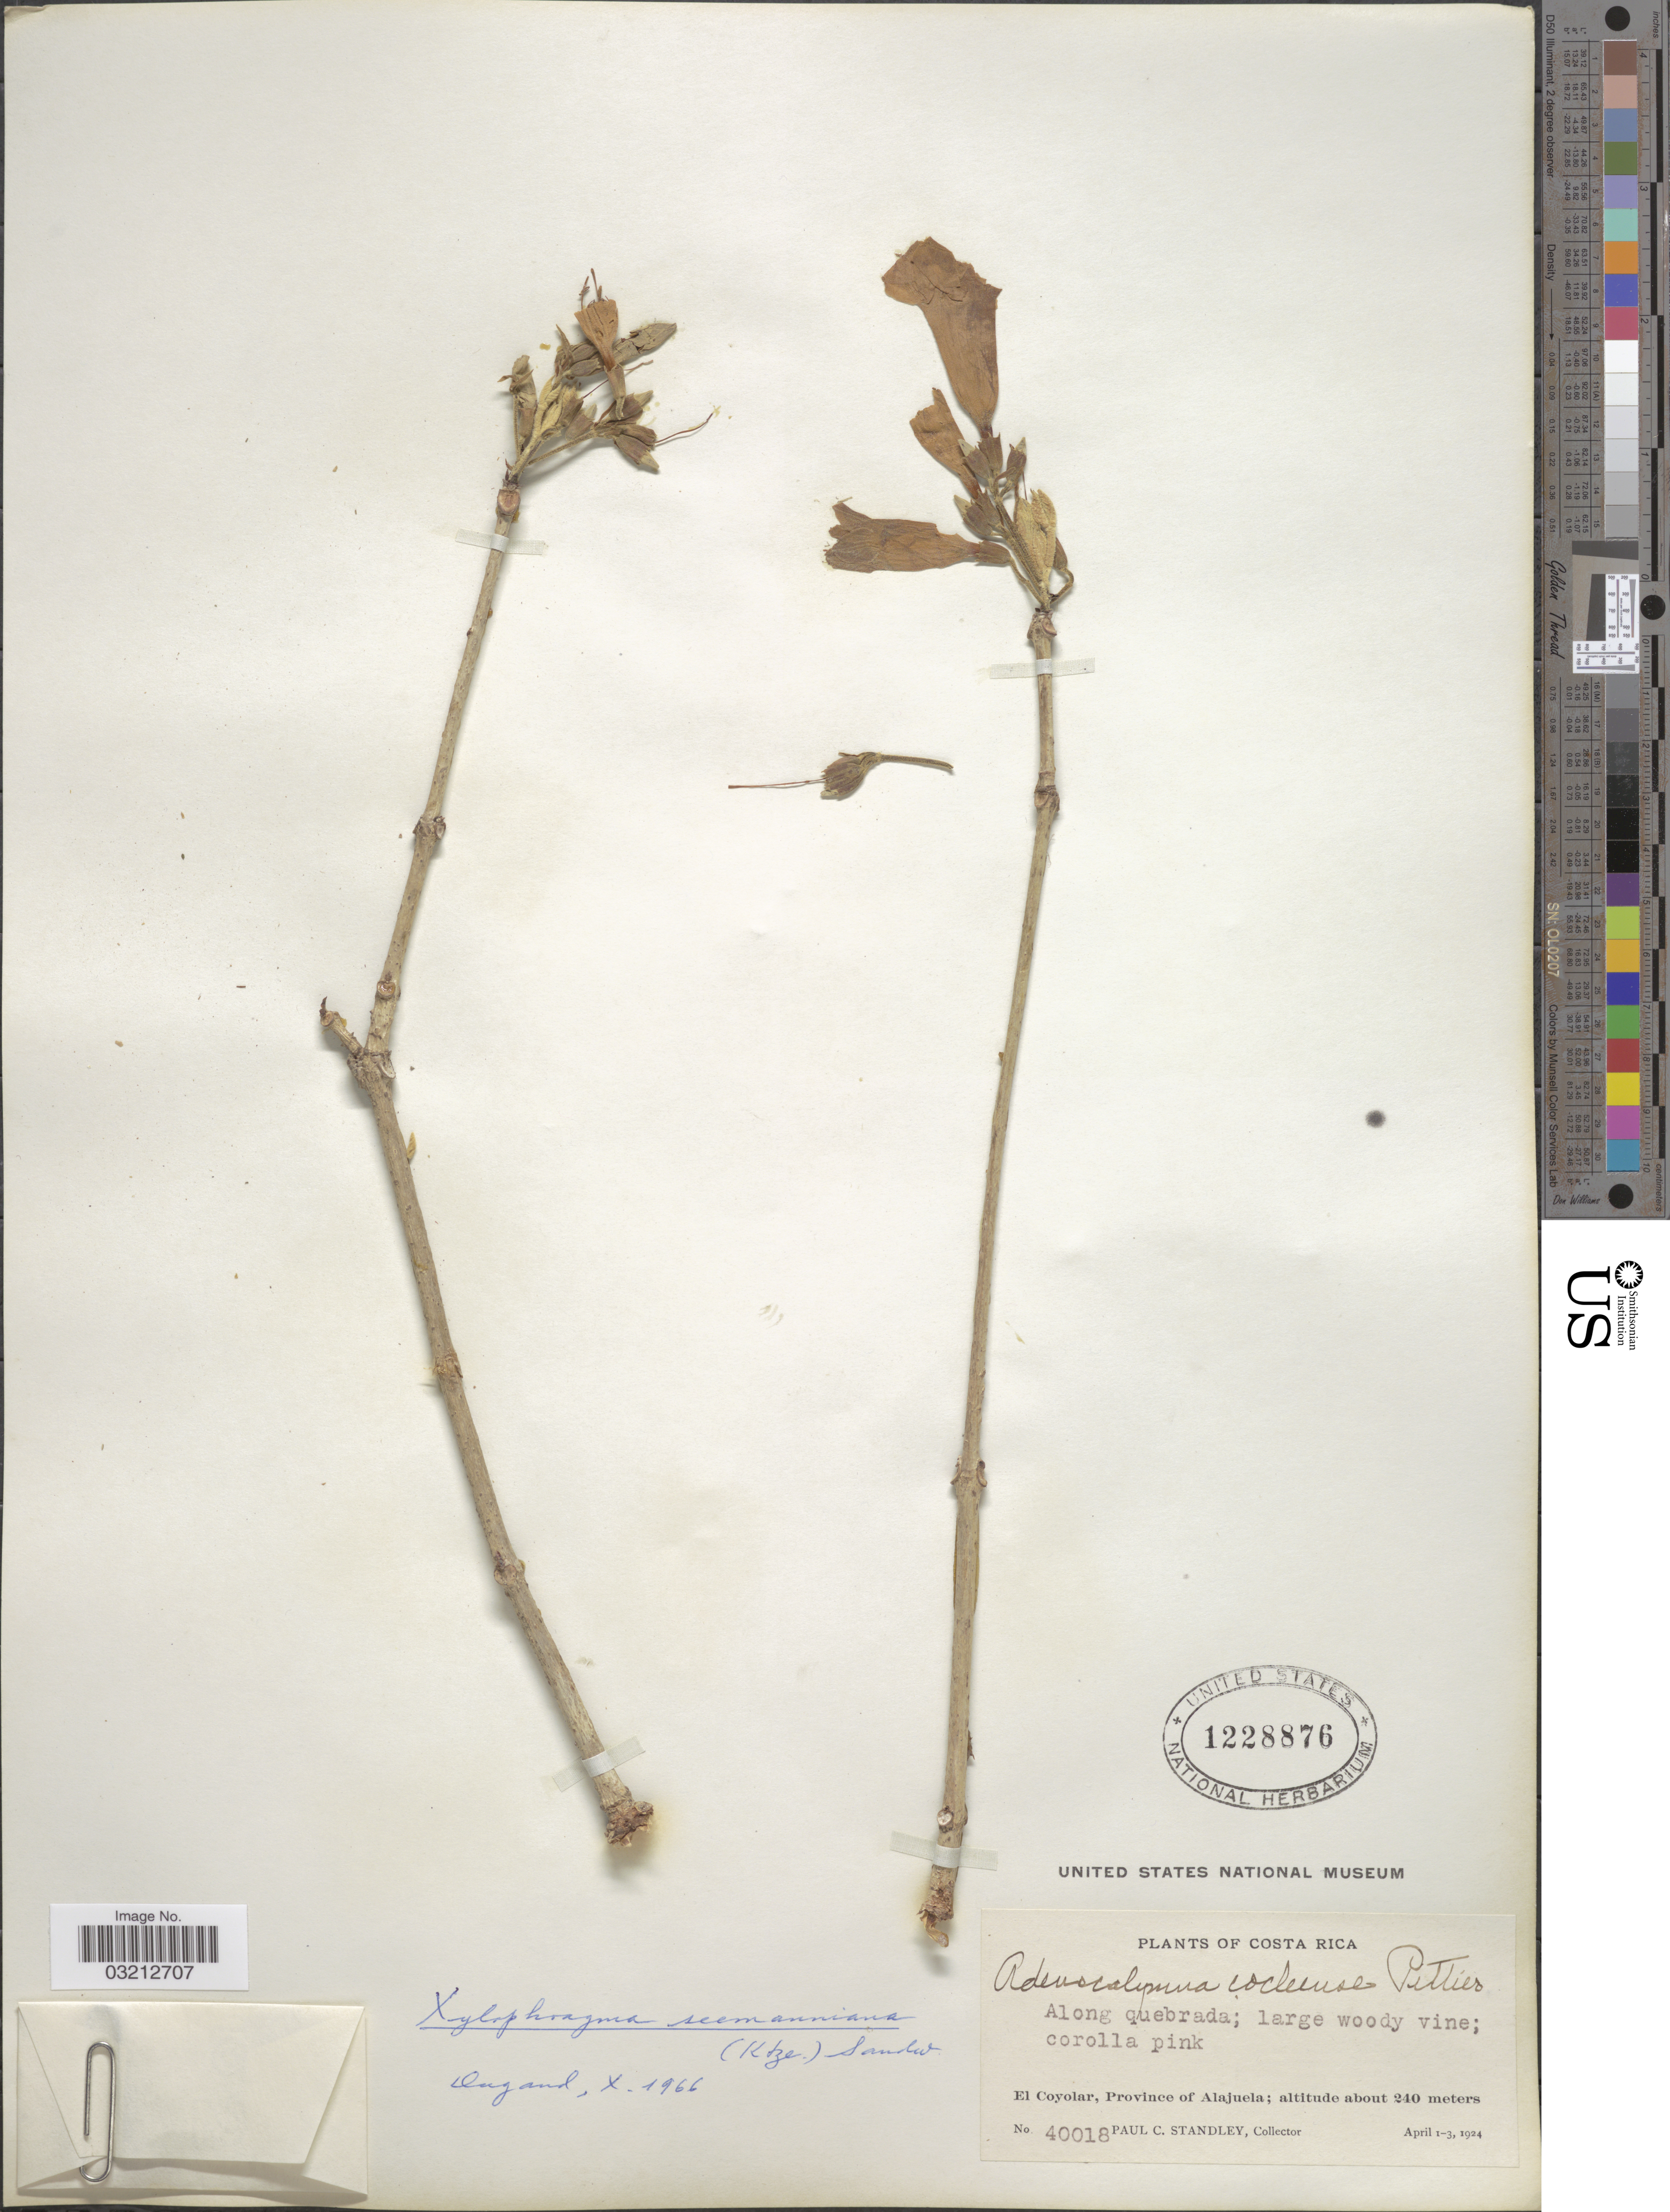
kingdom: Plantae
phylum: Tracheophyta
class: Magnoliopsida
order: Lamiales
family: Bignoniaceae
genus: Xylophragma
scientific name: Xylophragma seemannianum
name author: (Kuntze) Sandwith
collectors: P. C. Standley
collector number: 40018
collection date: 1924-04-01/1924-04-03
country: Costa Rica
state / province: Alajuela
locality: El Coyolar.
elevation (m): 240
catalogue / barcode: US 1228876